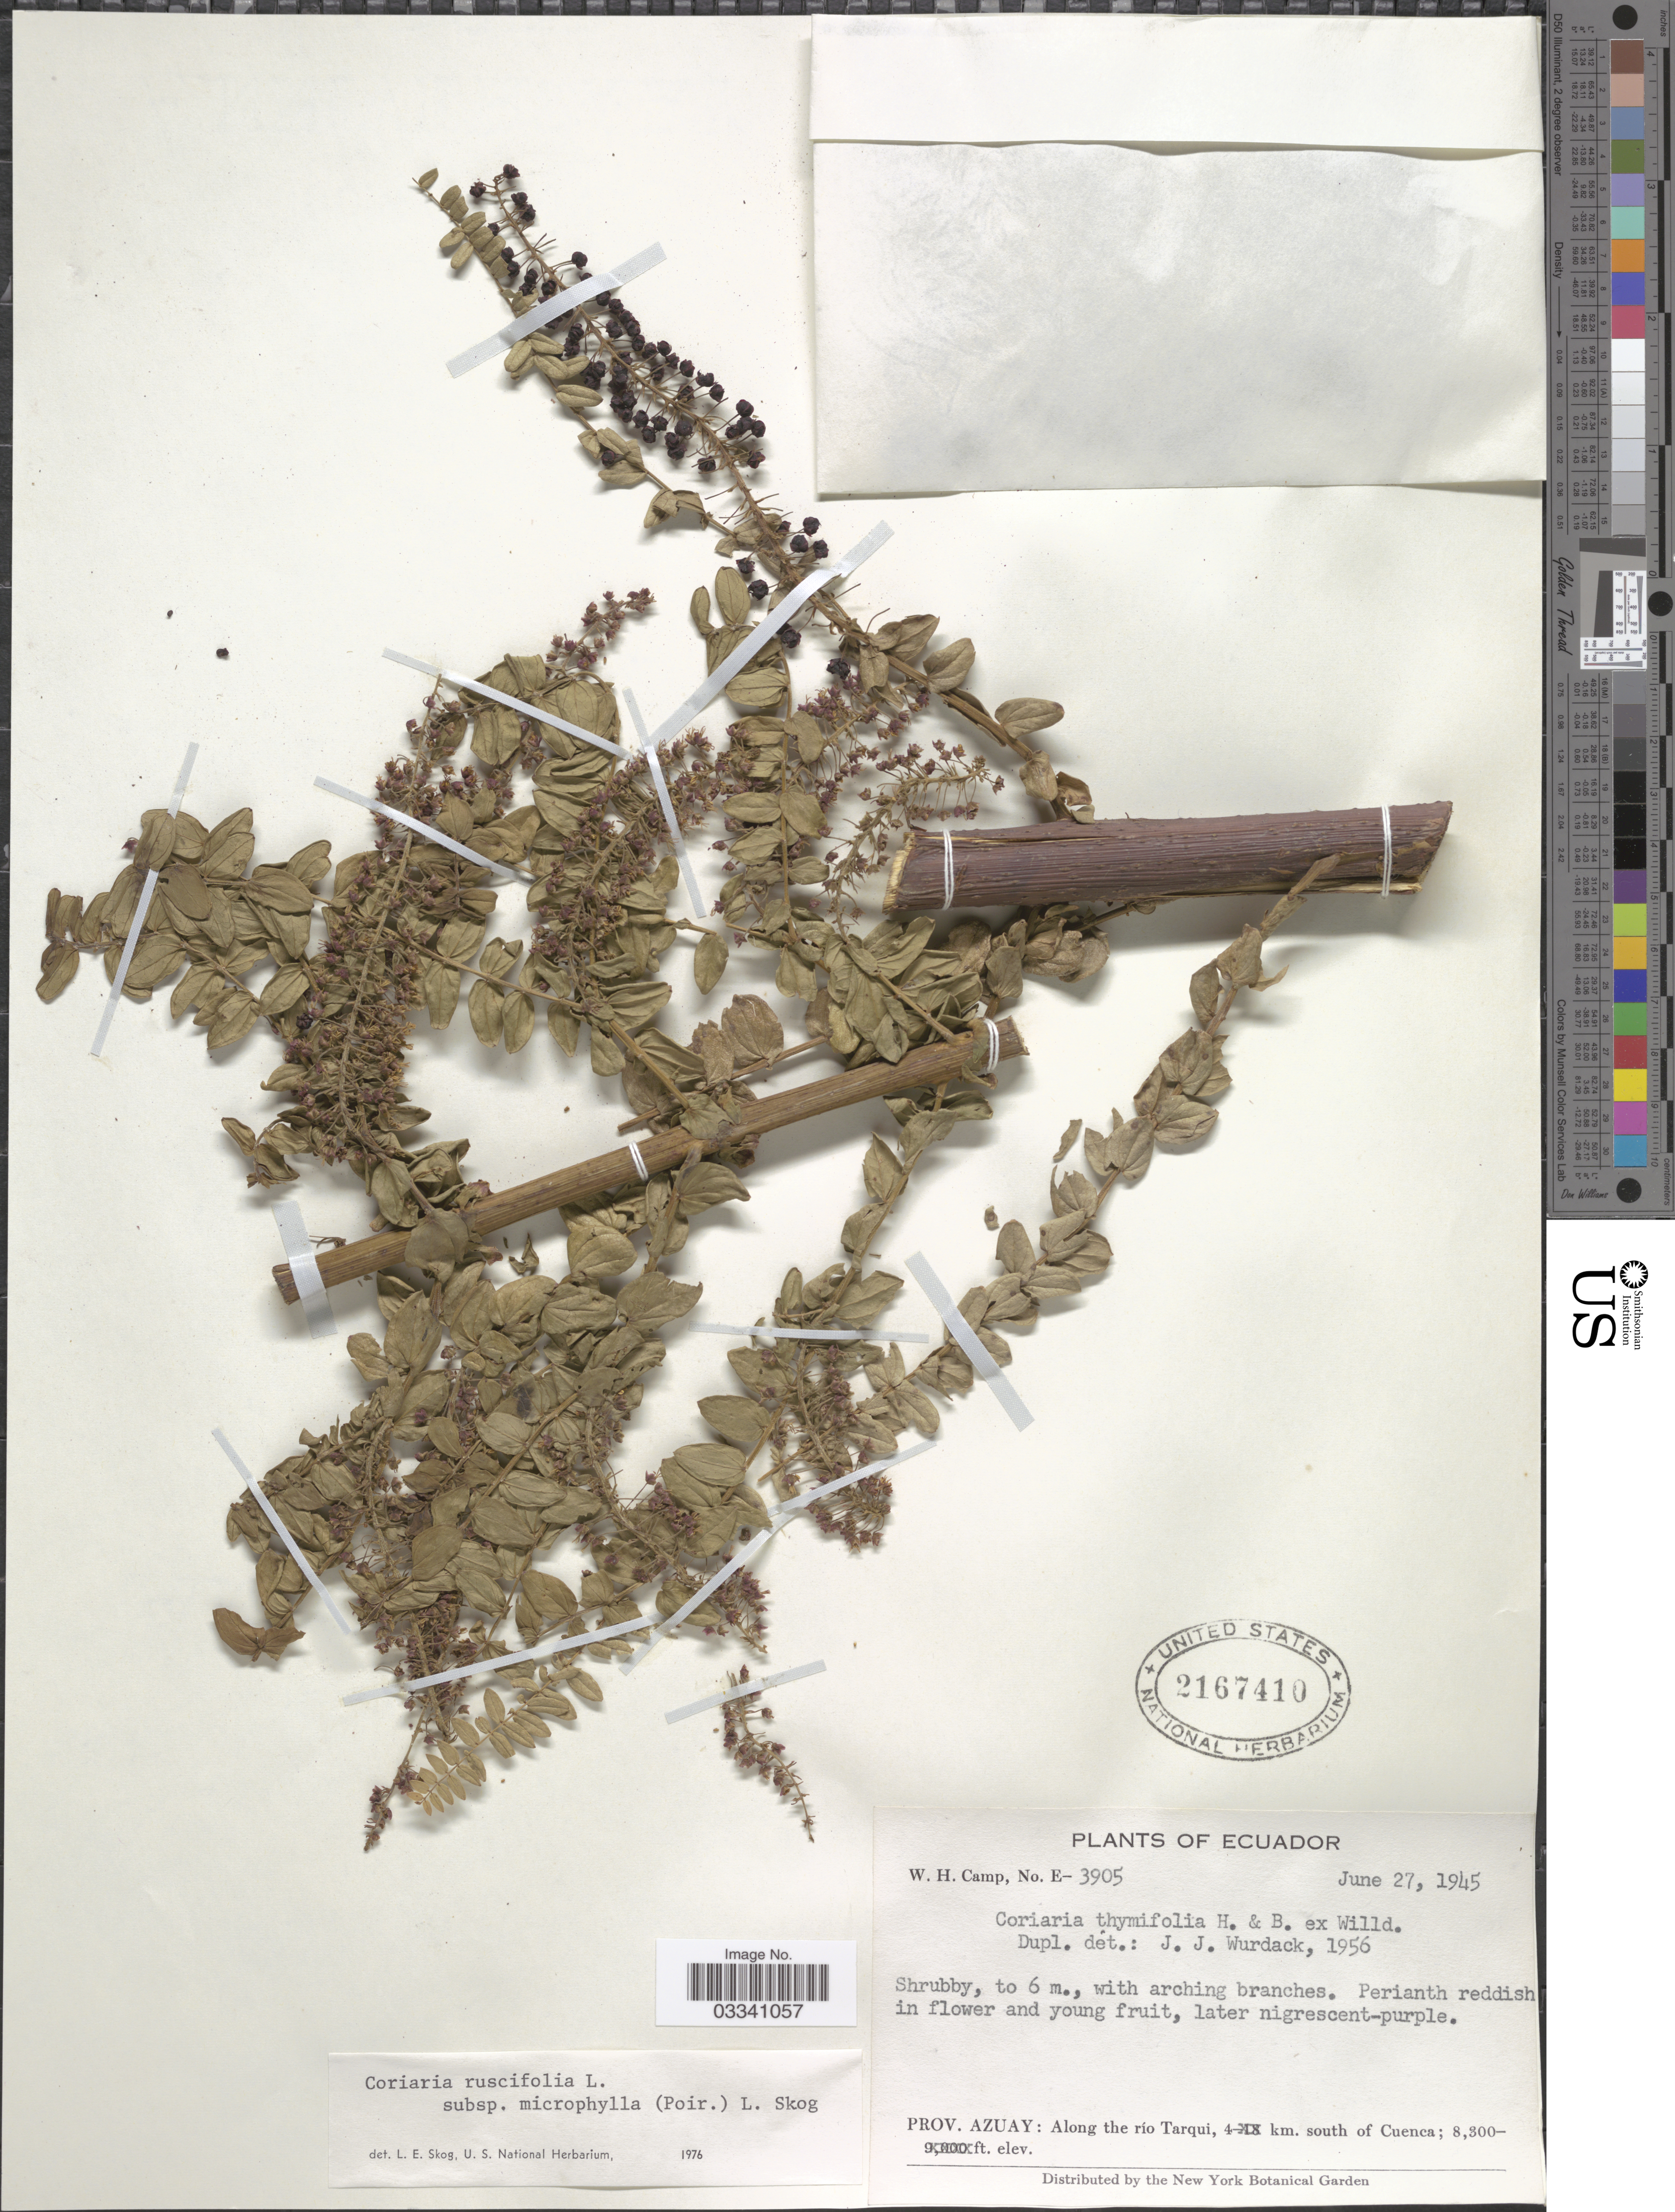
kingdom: Plantae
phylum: Tracheophyta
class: Magnoliopsida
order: Cucurbitales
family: Coriariaceae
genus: Coriaria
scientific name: Coriaria ruscifolia subsp. microphylla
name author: (Poir.) L.E. Skog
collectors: W. H. Camp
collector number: E-3905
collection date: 1945-06-27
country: Ecuador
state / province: Azuay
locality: Along the río Tarqui, 4 km. south of Cuenca.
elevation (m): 2530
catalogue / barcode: US 2167410